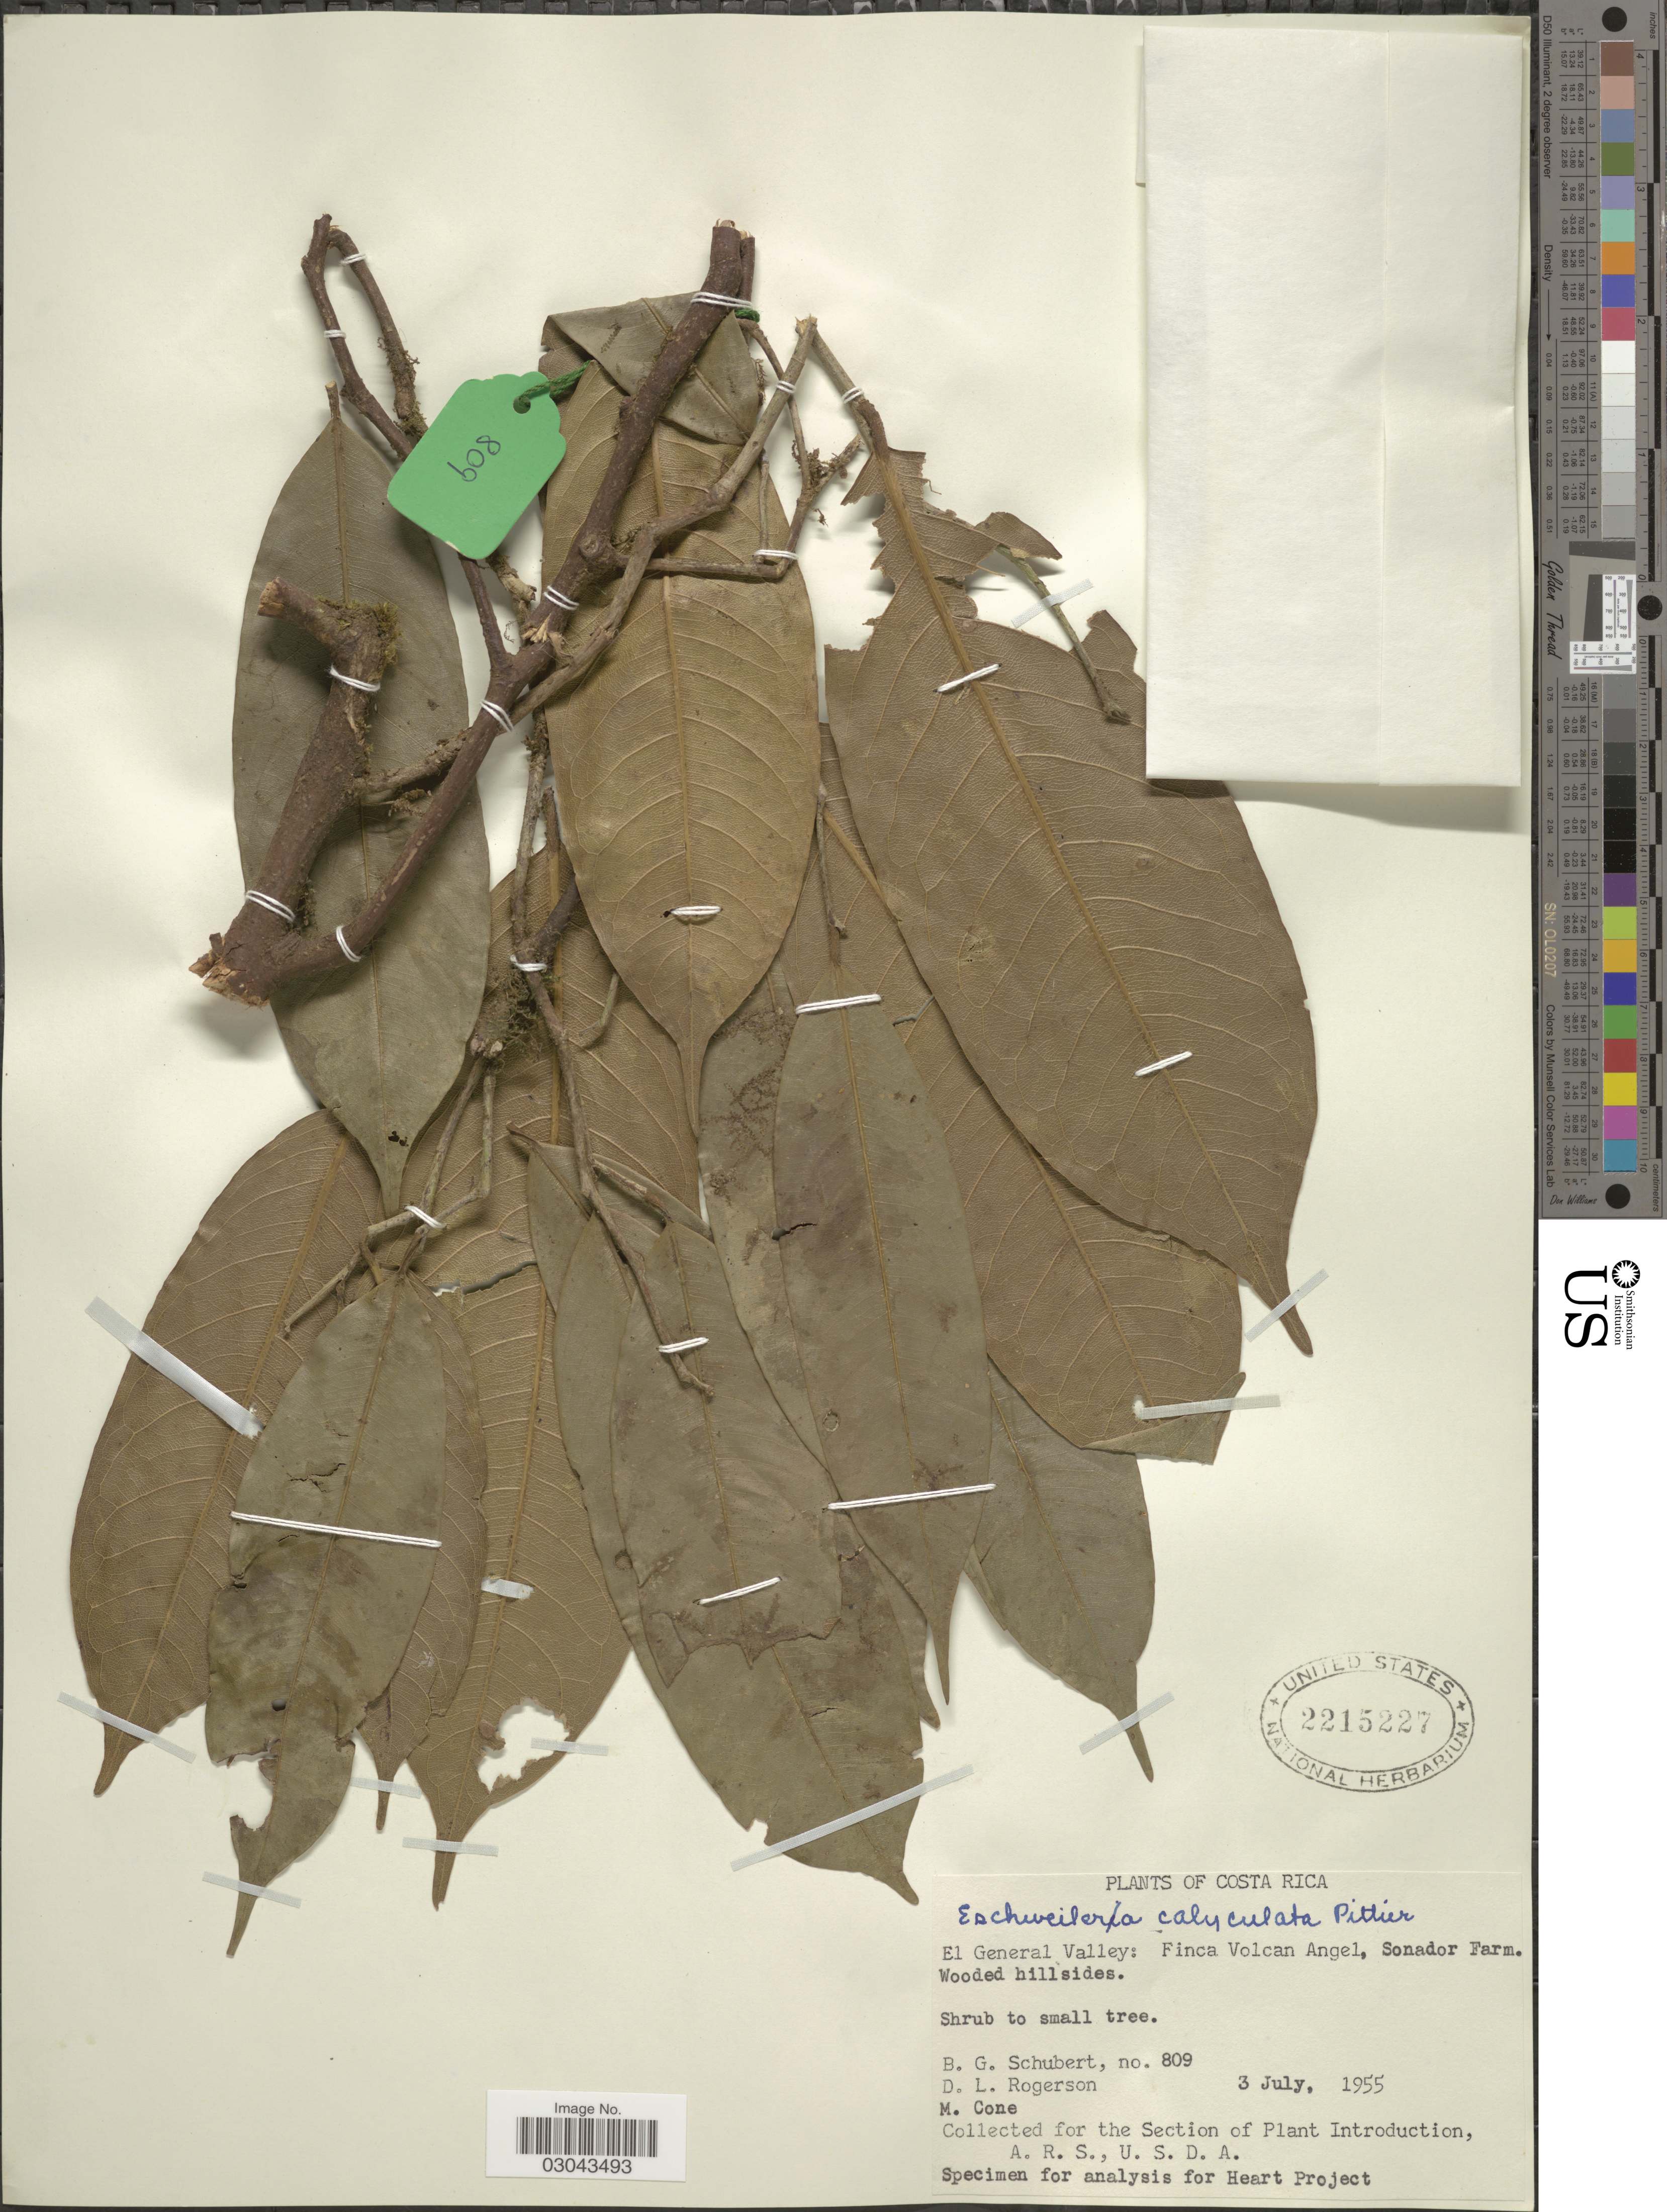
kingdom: Plantae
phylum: Tracheophyta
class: Magnoliopsida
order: Ericales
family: Lecythidaceae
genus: Eschweilera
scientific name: Eschweilera calyculata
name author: Pittier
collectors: B. Schubert, D. Rogerson & M. Cone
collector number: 809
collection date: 1955-07-03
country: Costa Rica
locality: El General Valley: Finca Volcan Angel, Sonador Farm.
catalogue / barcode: US 2215227